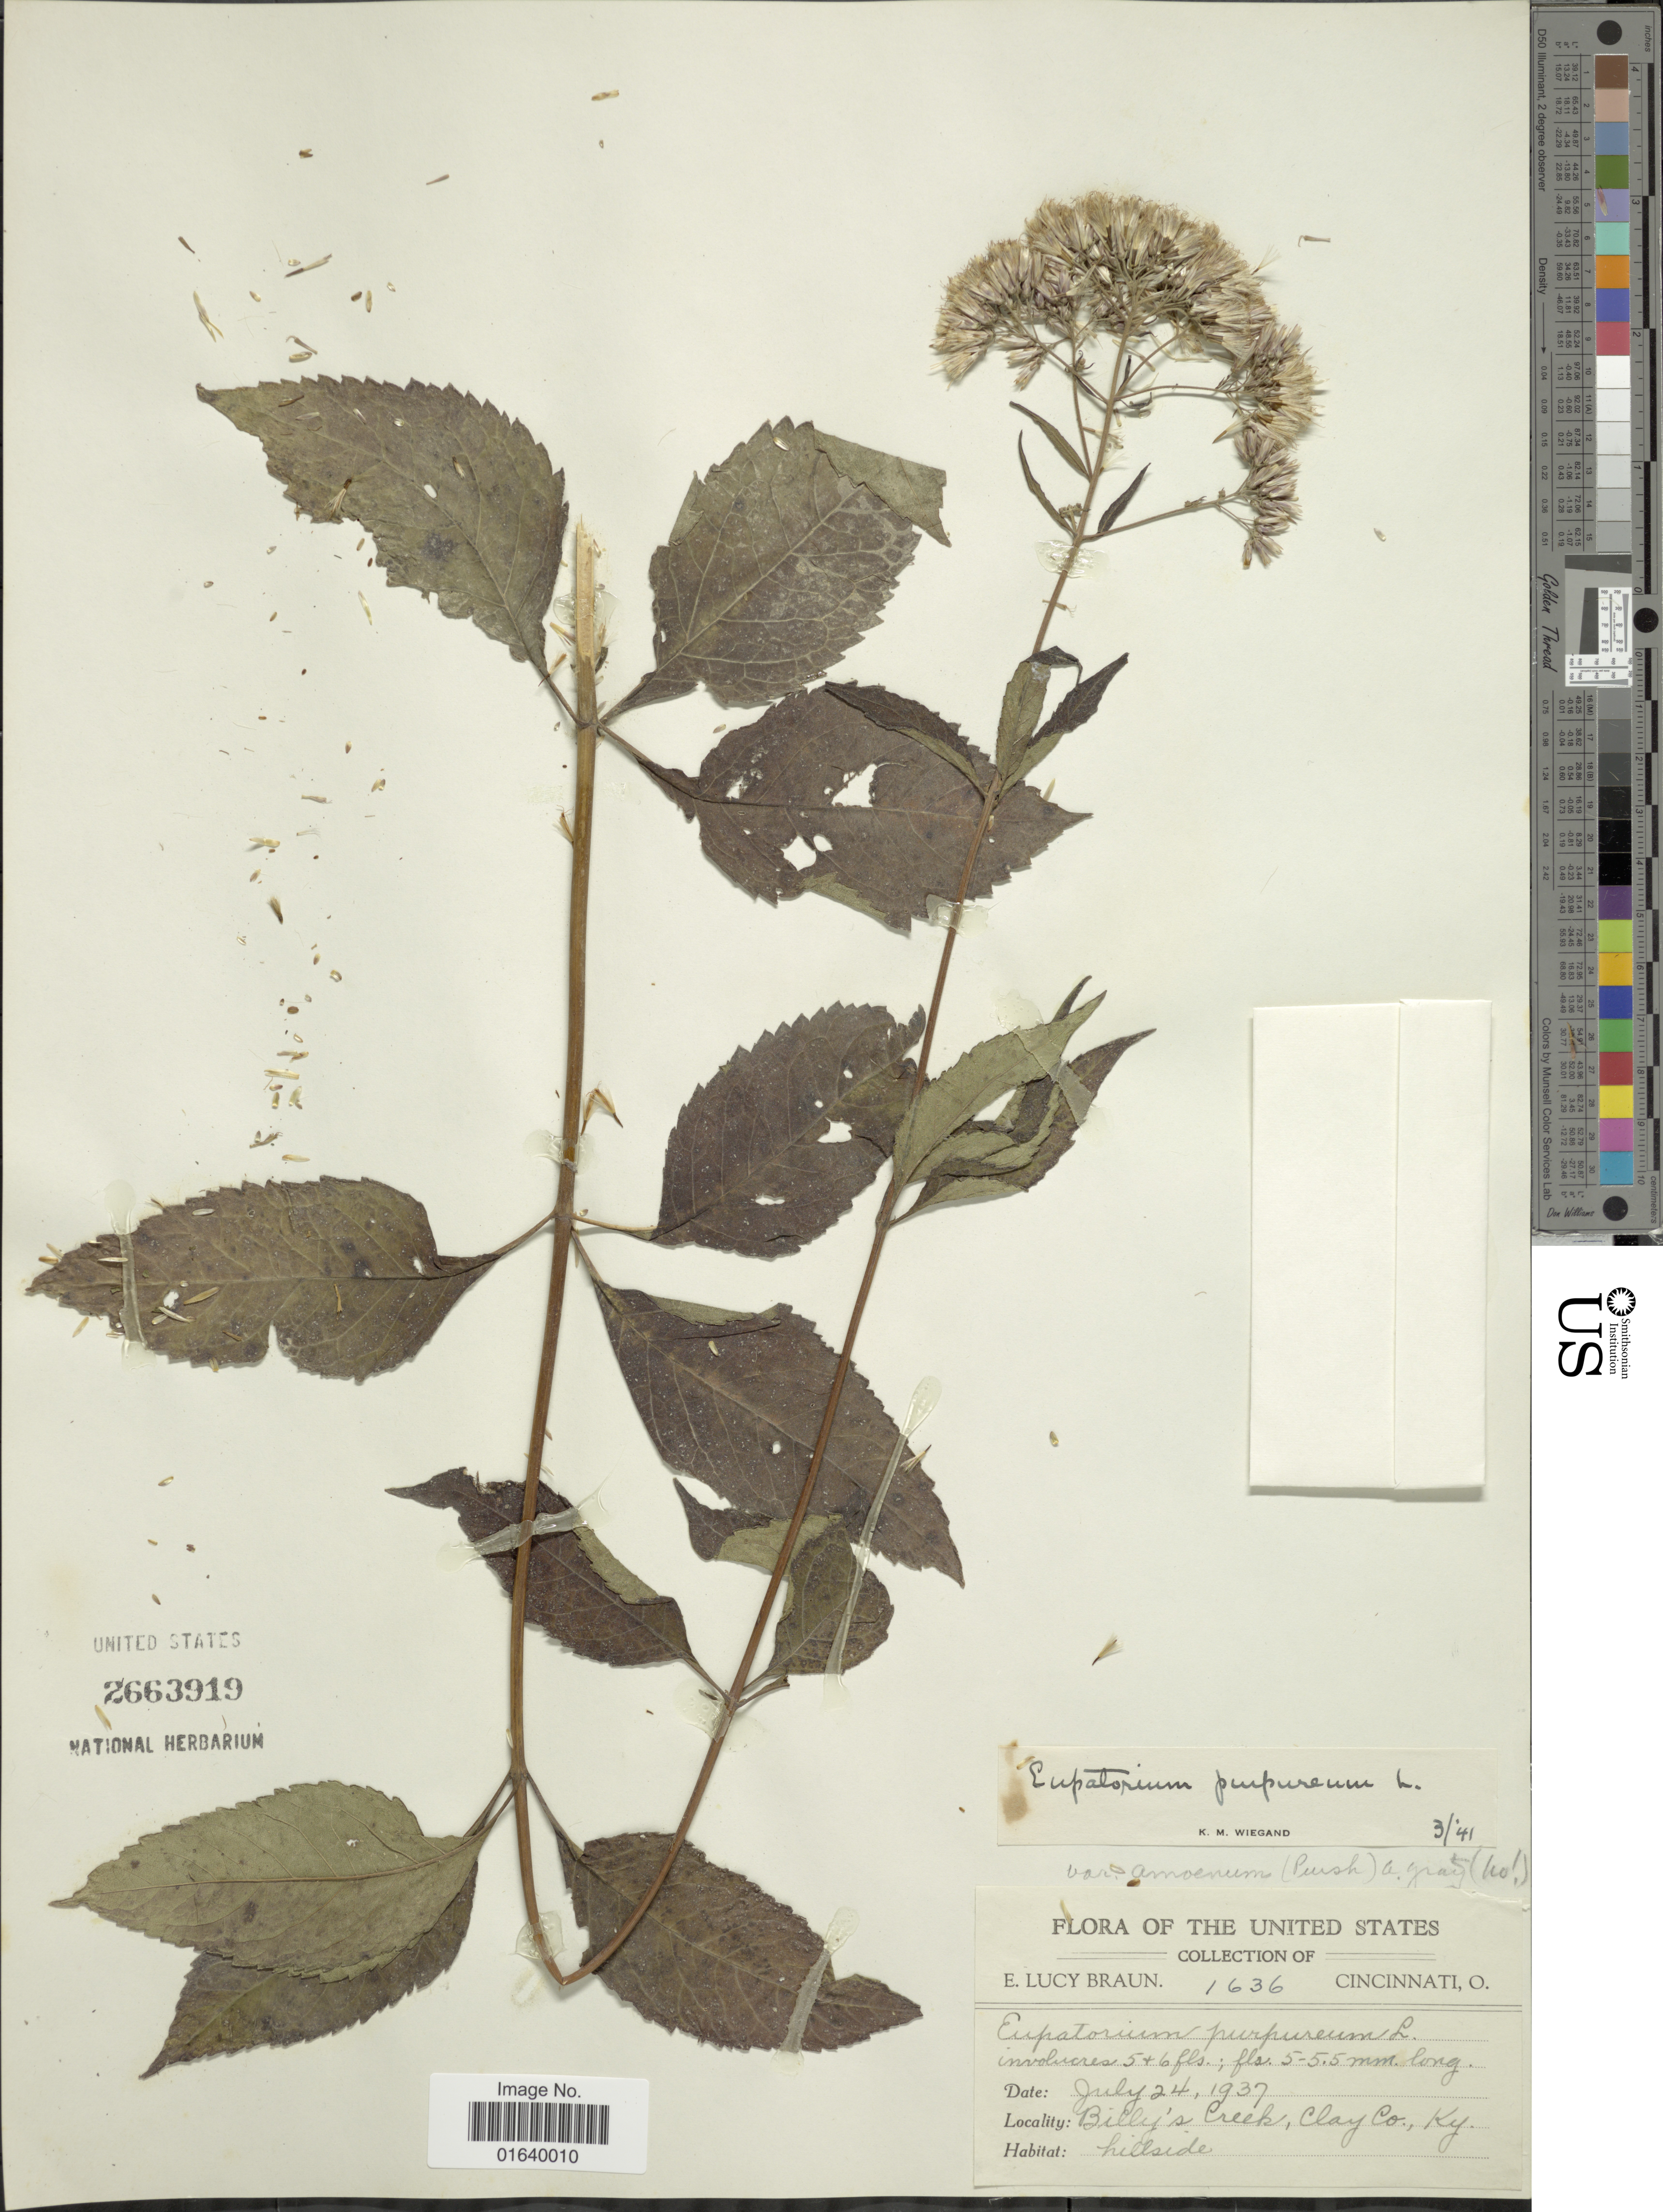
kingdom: Plantae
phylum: Tracheophyta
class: Magnoliopsida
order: Asterales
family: Asteraceae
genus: Eupatorium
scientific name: Eupatorium purpureum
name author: (L.) E.E. Lamont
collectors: E. L. Braun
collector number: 1636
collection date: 1937-07-24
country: United States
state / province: Kentucky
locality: The United States, Billy's Creek, Clay Co.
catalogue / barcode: US 2663919